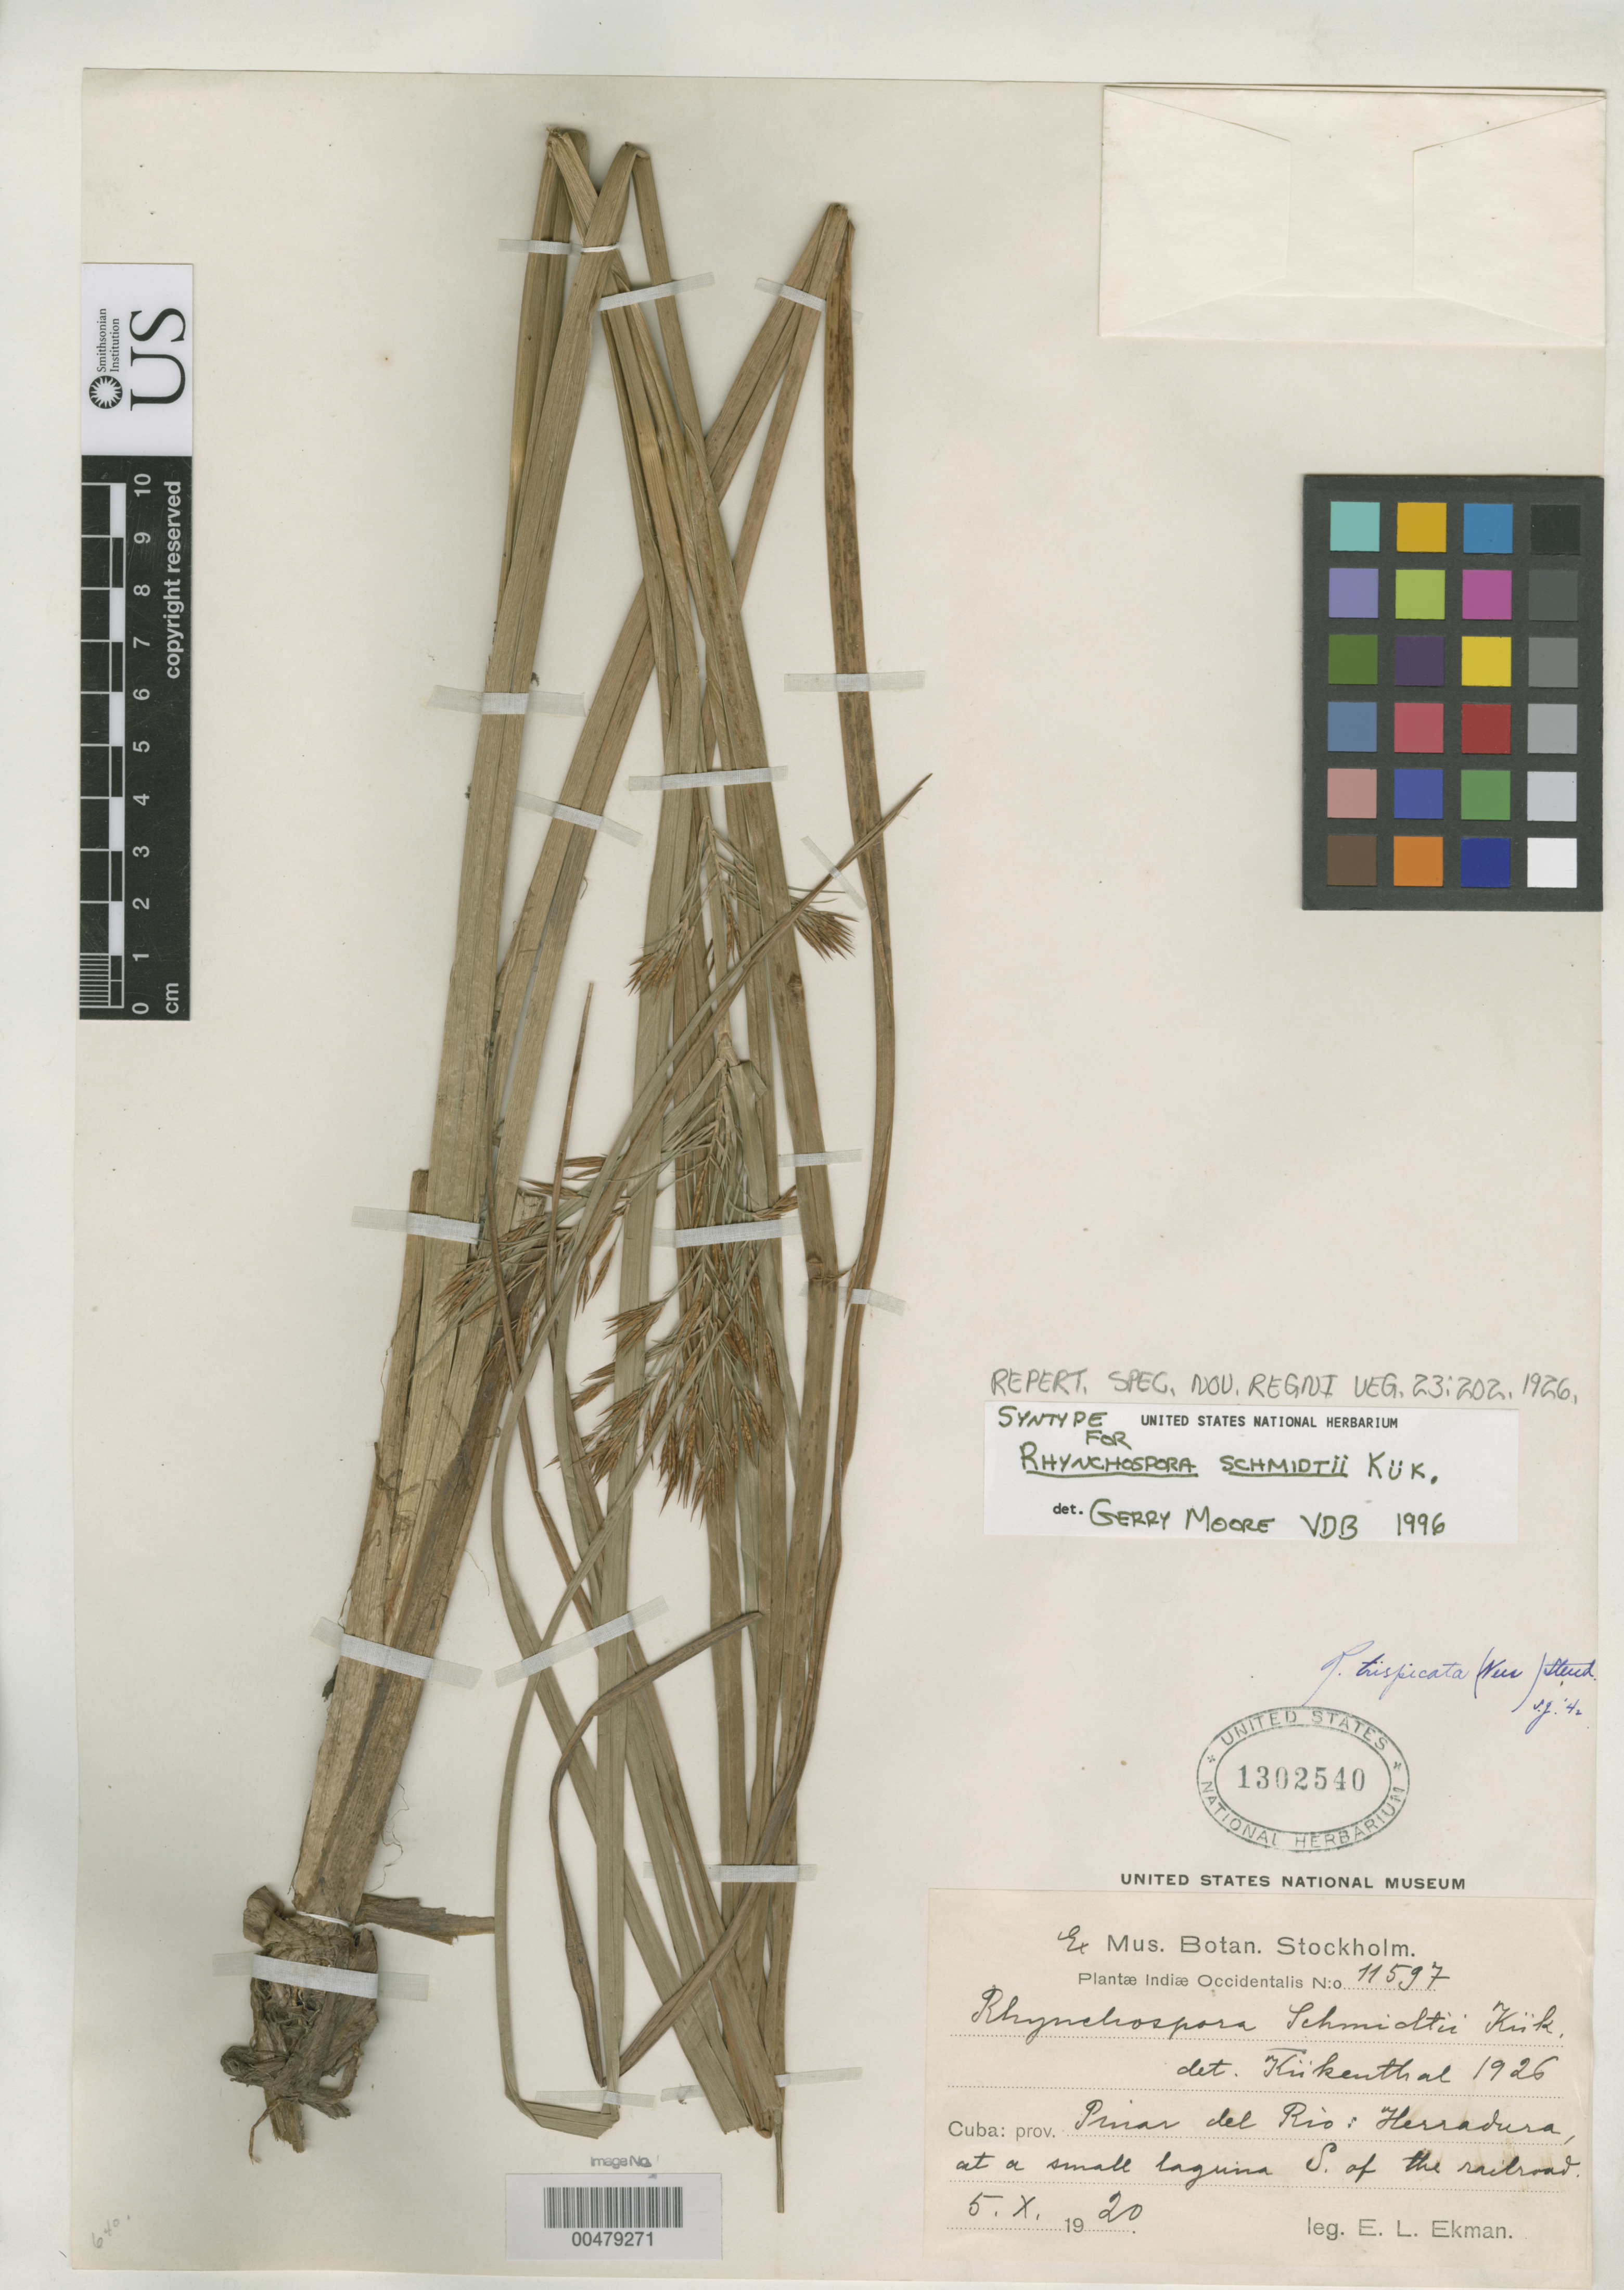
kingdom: Plantae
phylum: Tracheophyta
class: Liliopsida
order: Poales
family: Cyperaceae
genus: Rhynchospora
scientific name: Rhynchospora schmidtii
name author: Kük.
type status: Isosyntype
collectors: E. L. Ekman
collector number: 11597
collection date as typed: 05 Oct 1920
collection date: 1920-10-05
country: Cuba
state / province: Pinar del Río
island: Greater Antilles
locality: Herradura at a small laguna S of the railroad.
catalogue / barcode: US 1302540